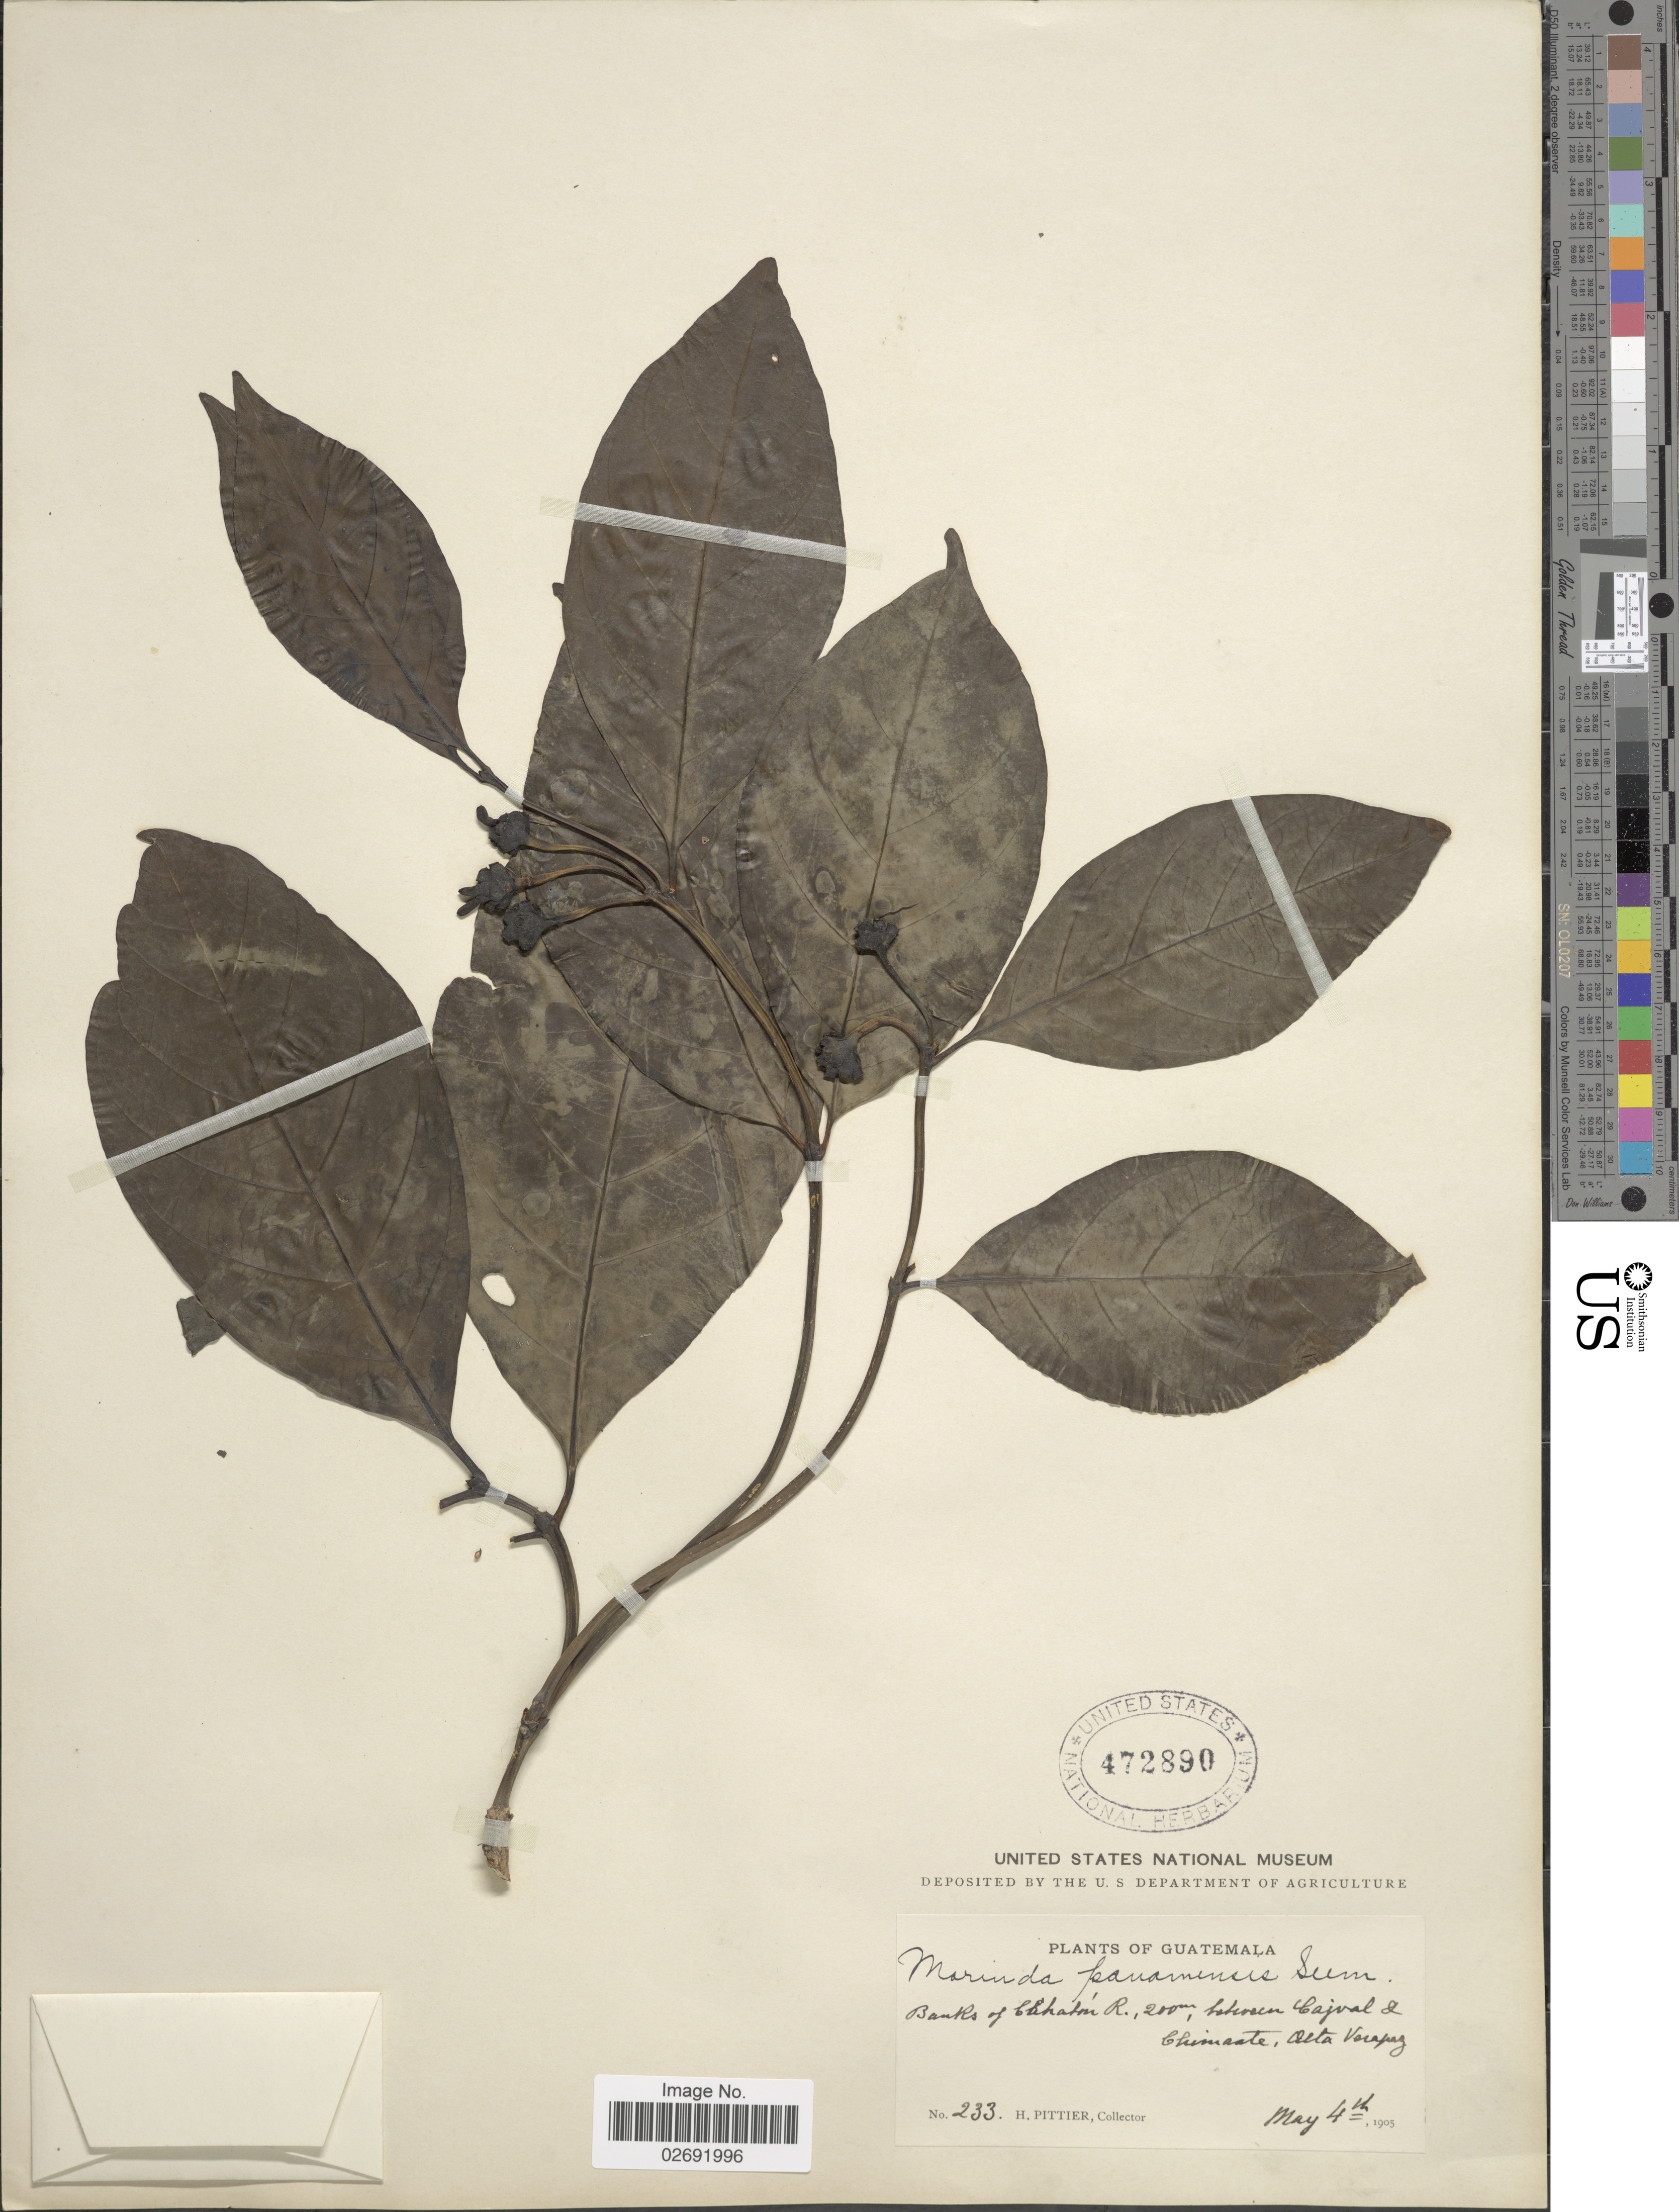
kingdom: Plantae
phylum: Tracheophyta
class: Magnoliopsida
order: Gentianales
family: Rubiaceae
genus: Morinda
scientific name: Morinda panamensis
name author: Seem.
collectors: H. F. Pittier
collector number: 233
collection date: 1905-05-04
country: Guatemala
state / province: Alta Verapaz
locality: Banks of Chatón R, between Cajval & Chimaste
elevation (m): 200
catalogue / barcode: US 472890